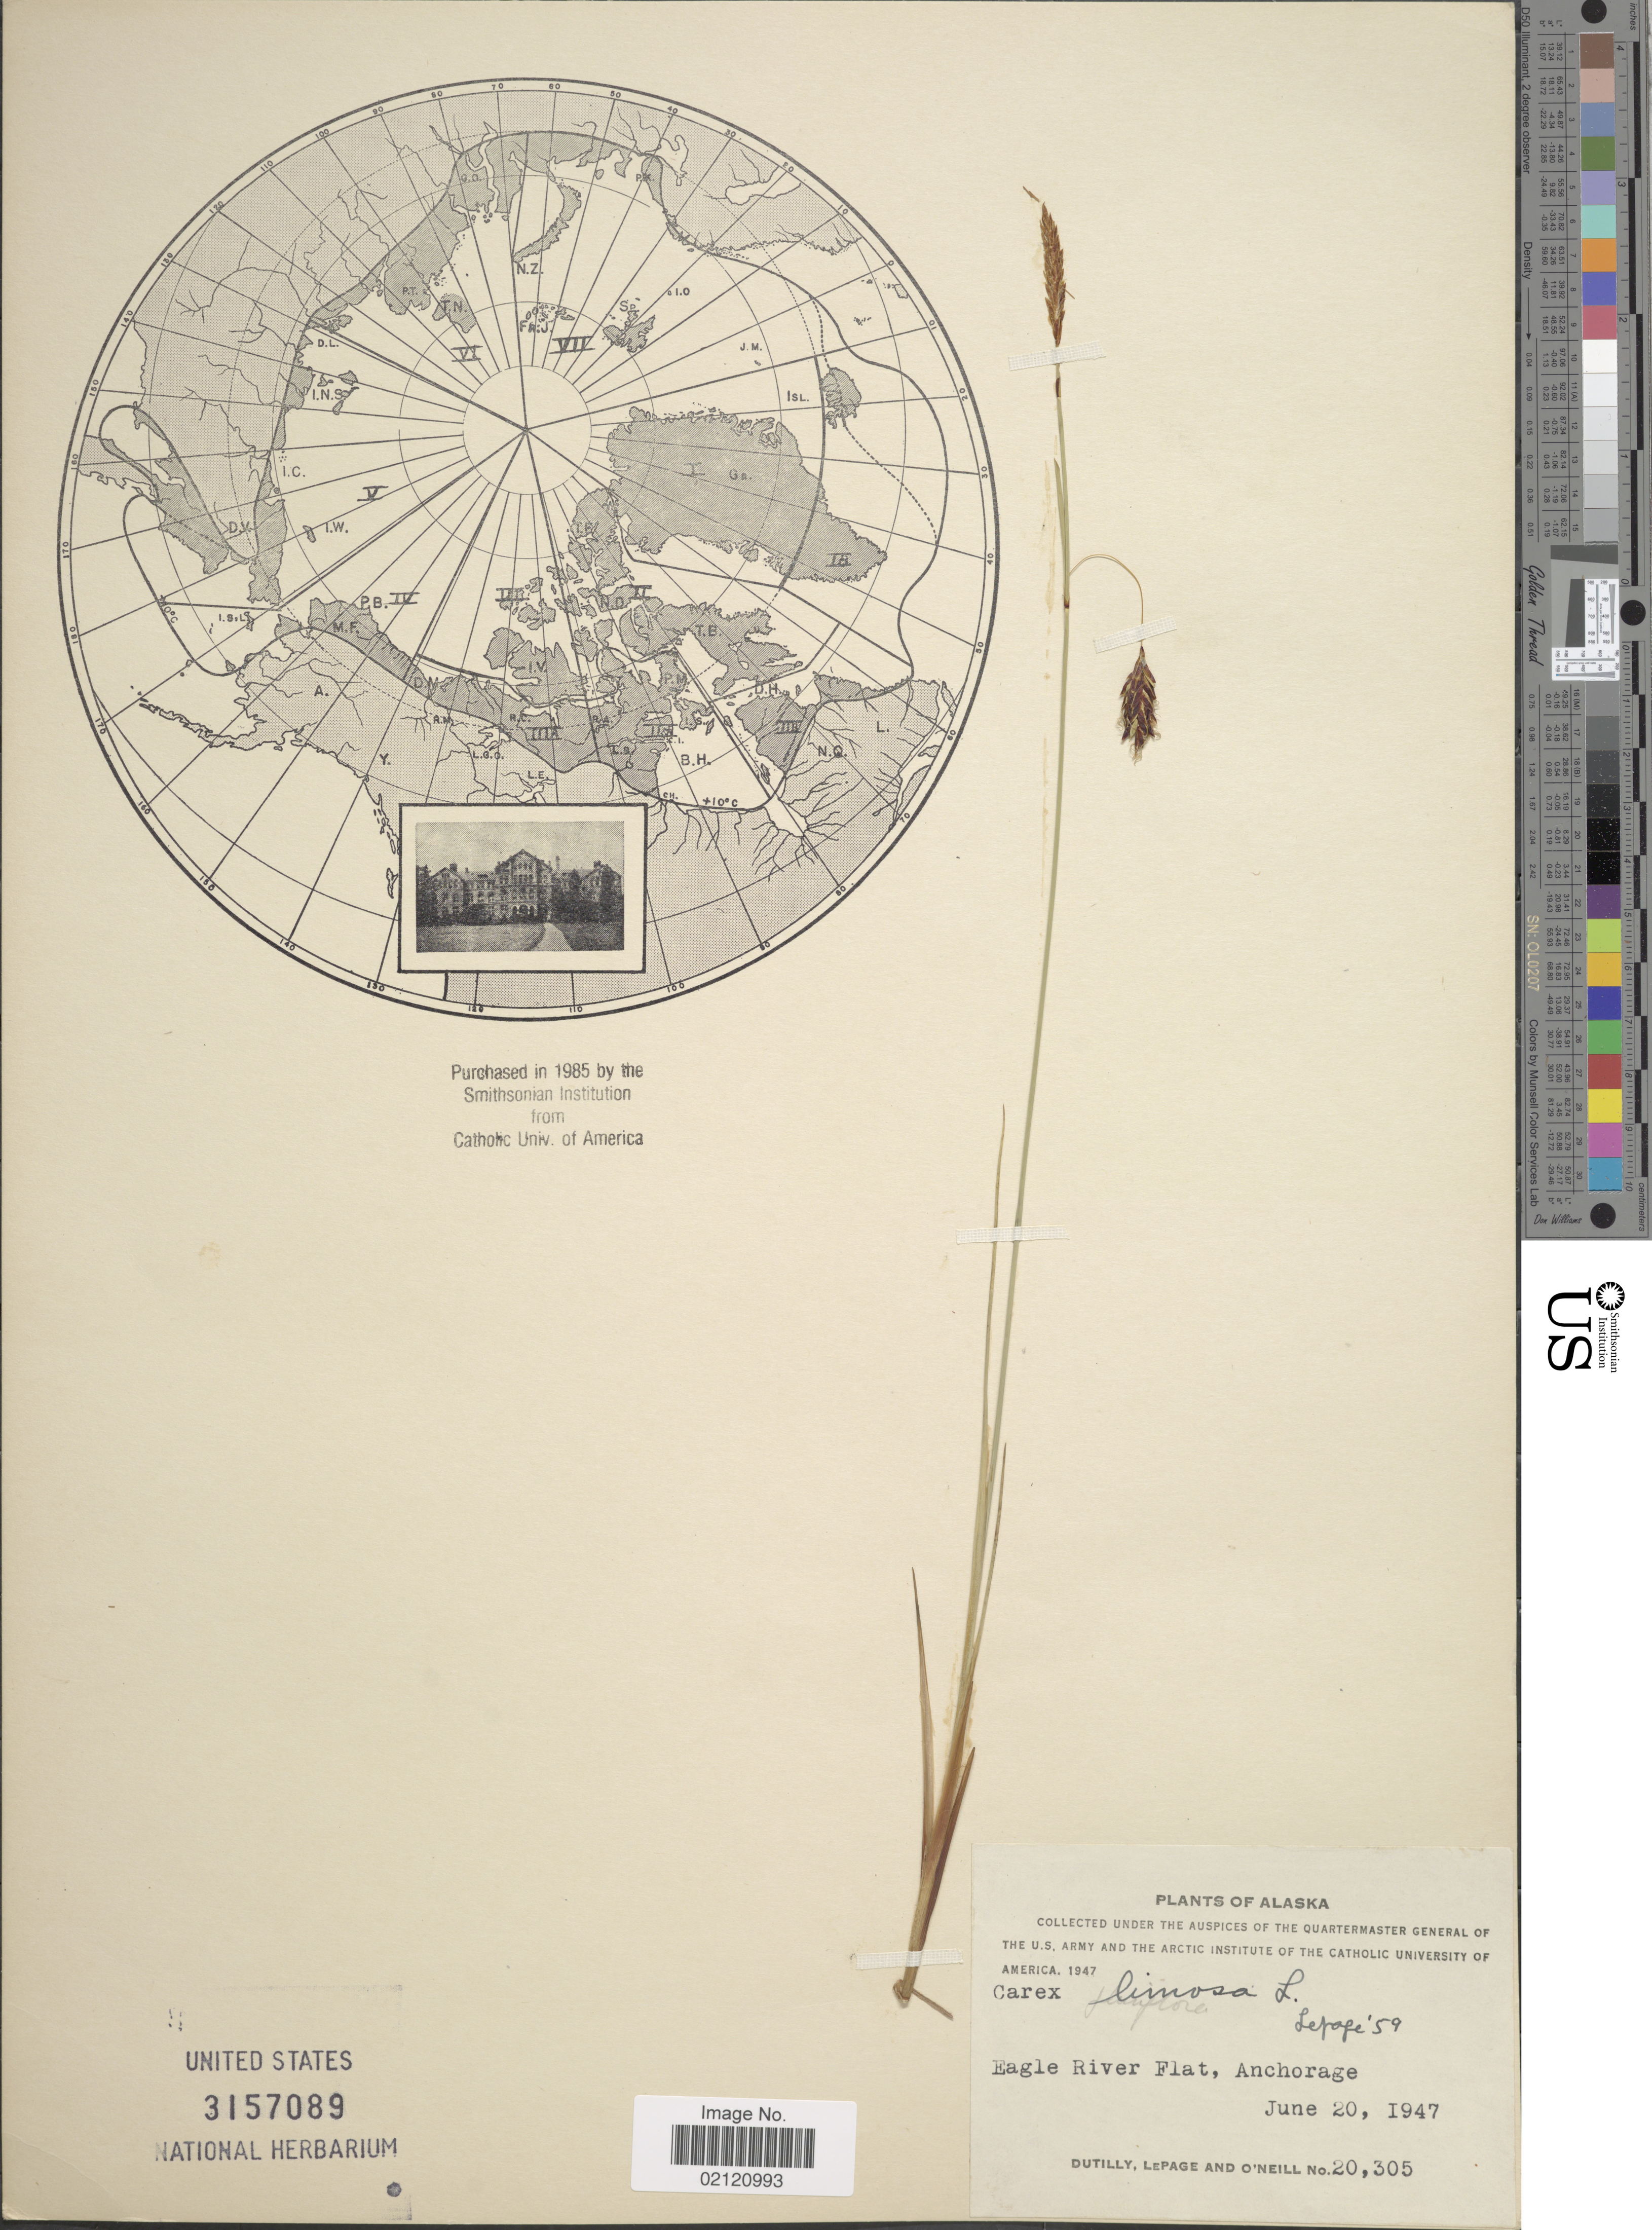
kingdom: Plantae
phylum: Tracheophyta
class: Liliopsida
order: Poales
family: Cyperaceae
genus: Carex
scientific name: Carex limosa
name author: L.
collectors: -. Dutilly, -. LePage & -. O'Neill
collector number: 20305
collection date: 1947-06-20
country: United States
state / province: Alaska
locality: Eagle River Flat, Anchorage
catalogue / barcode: US 3157089